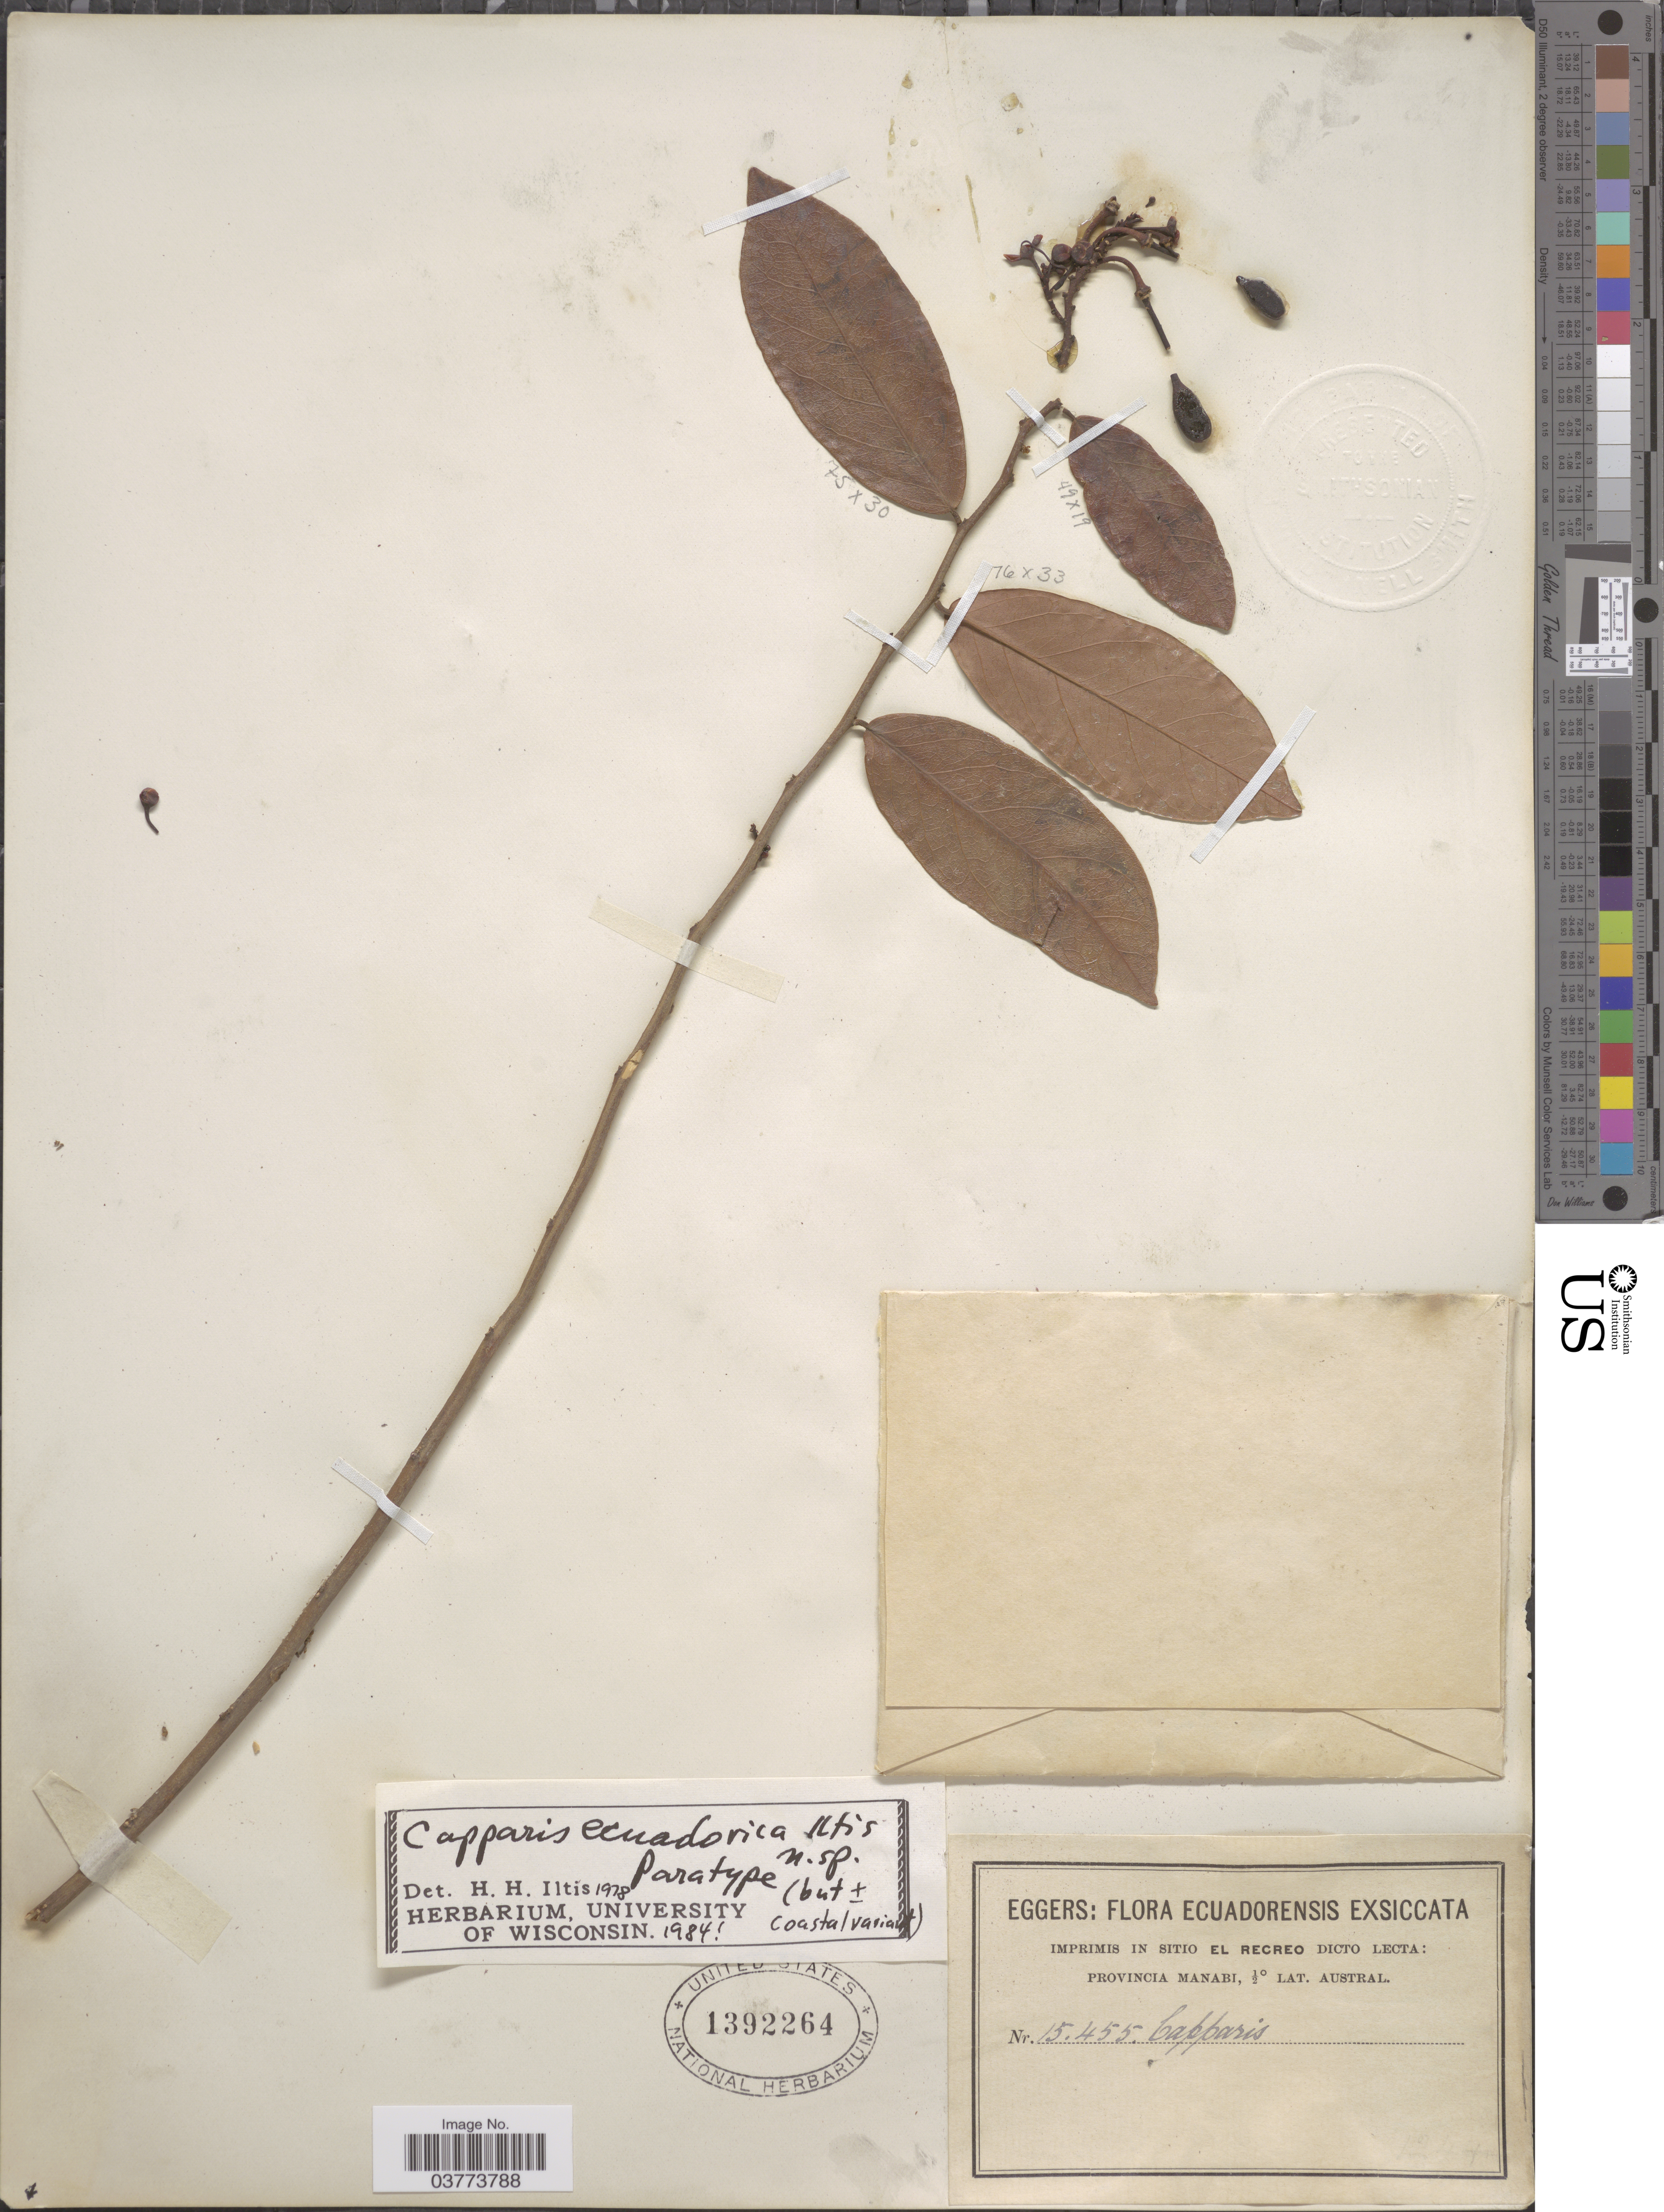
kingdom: Plantae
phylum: Tracheophyta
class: Magnoliopsida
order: Brassicales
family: Capparaceae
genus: Cynophalla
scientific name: Cynophalla ecuadorica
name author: (Iltis) Iltis & Cornejo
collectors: -. Eggers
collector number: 15455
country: Ecuador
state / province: Manabí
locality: Imprimis in sitio El Recreo Dicto Lecta [unsure placement]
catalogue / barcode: US 1392264